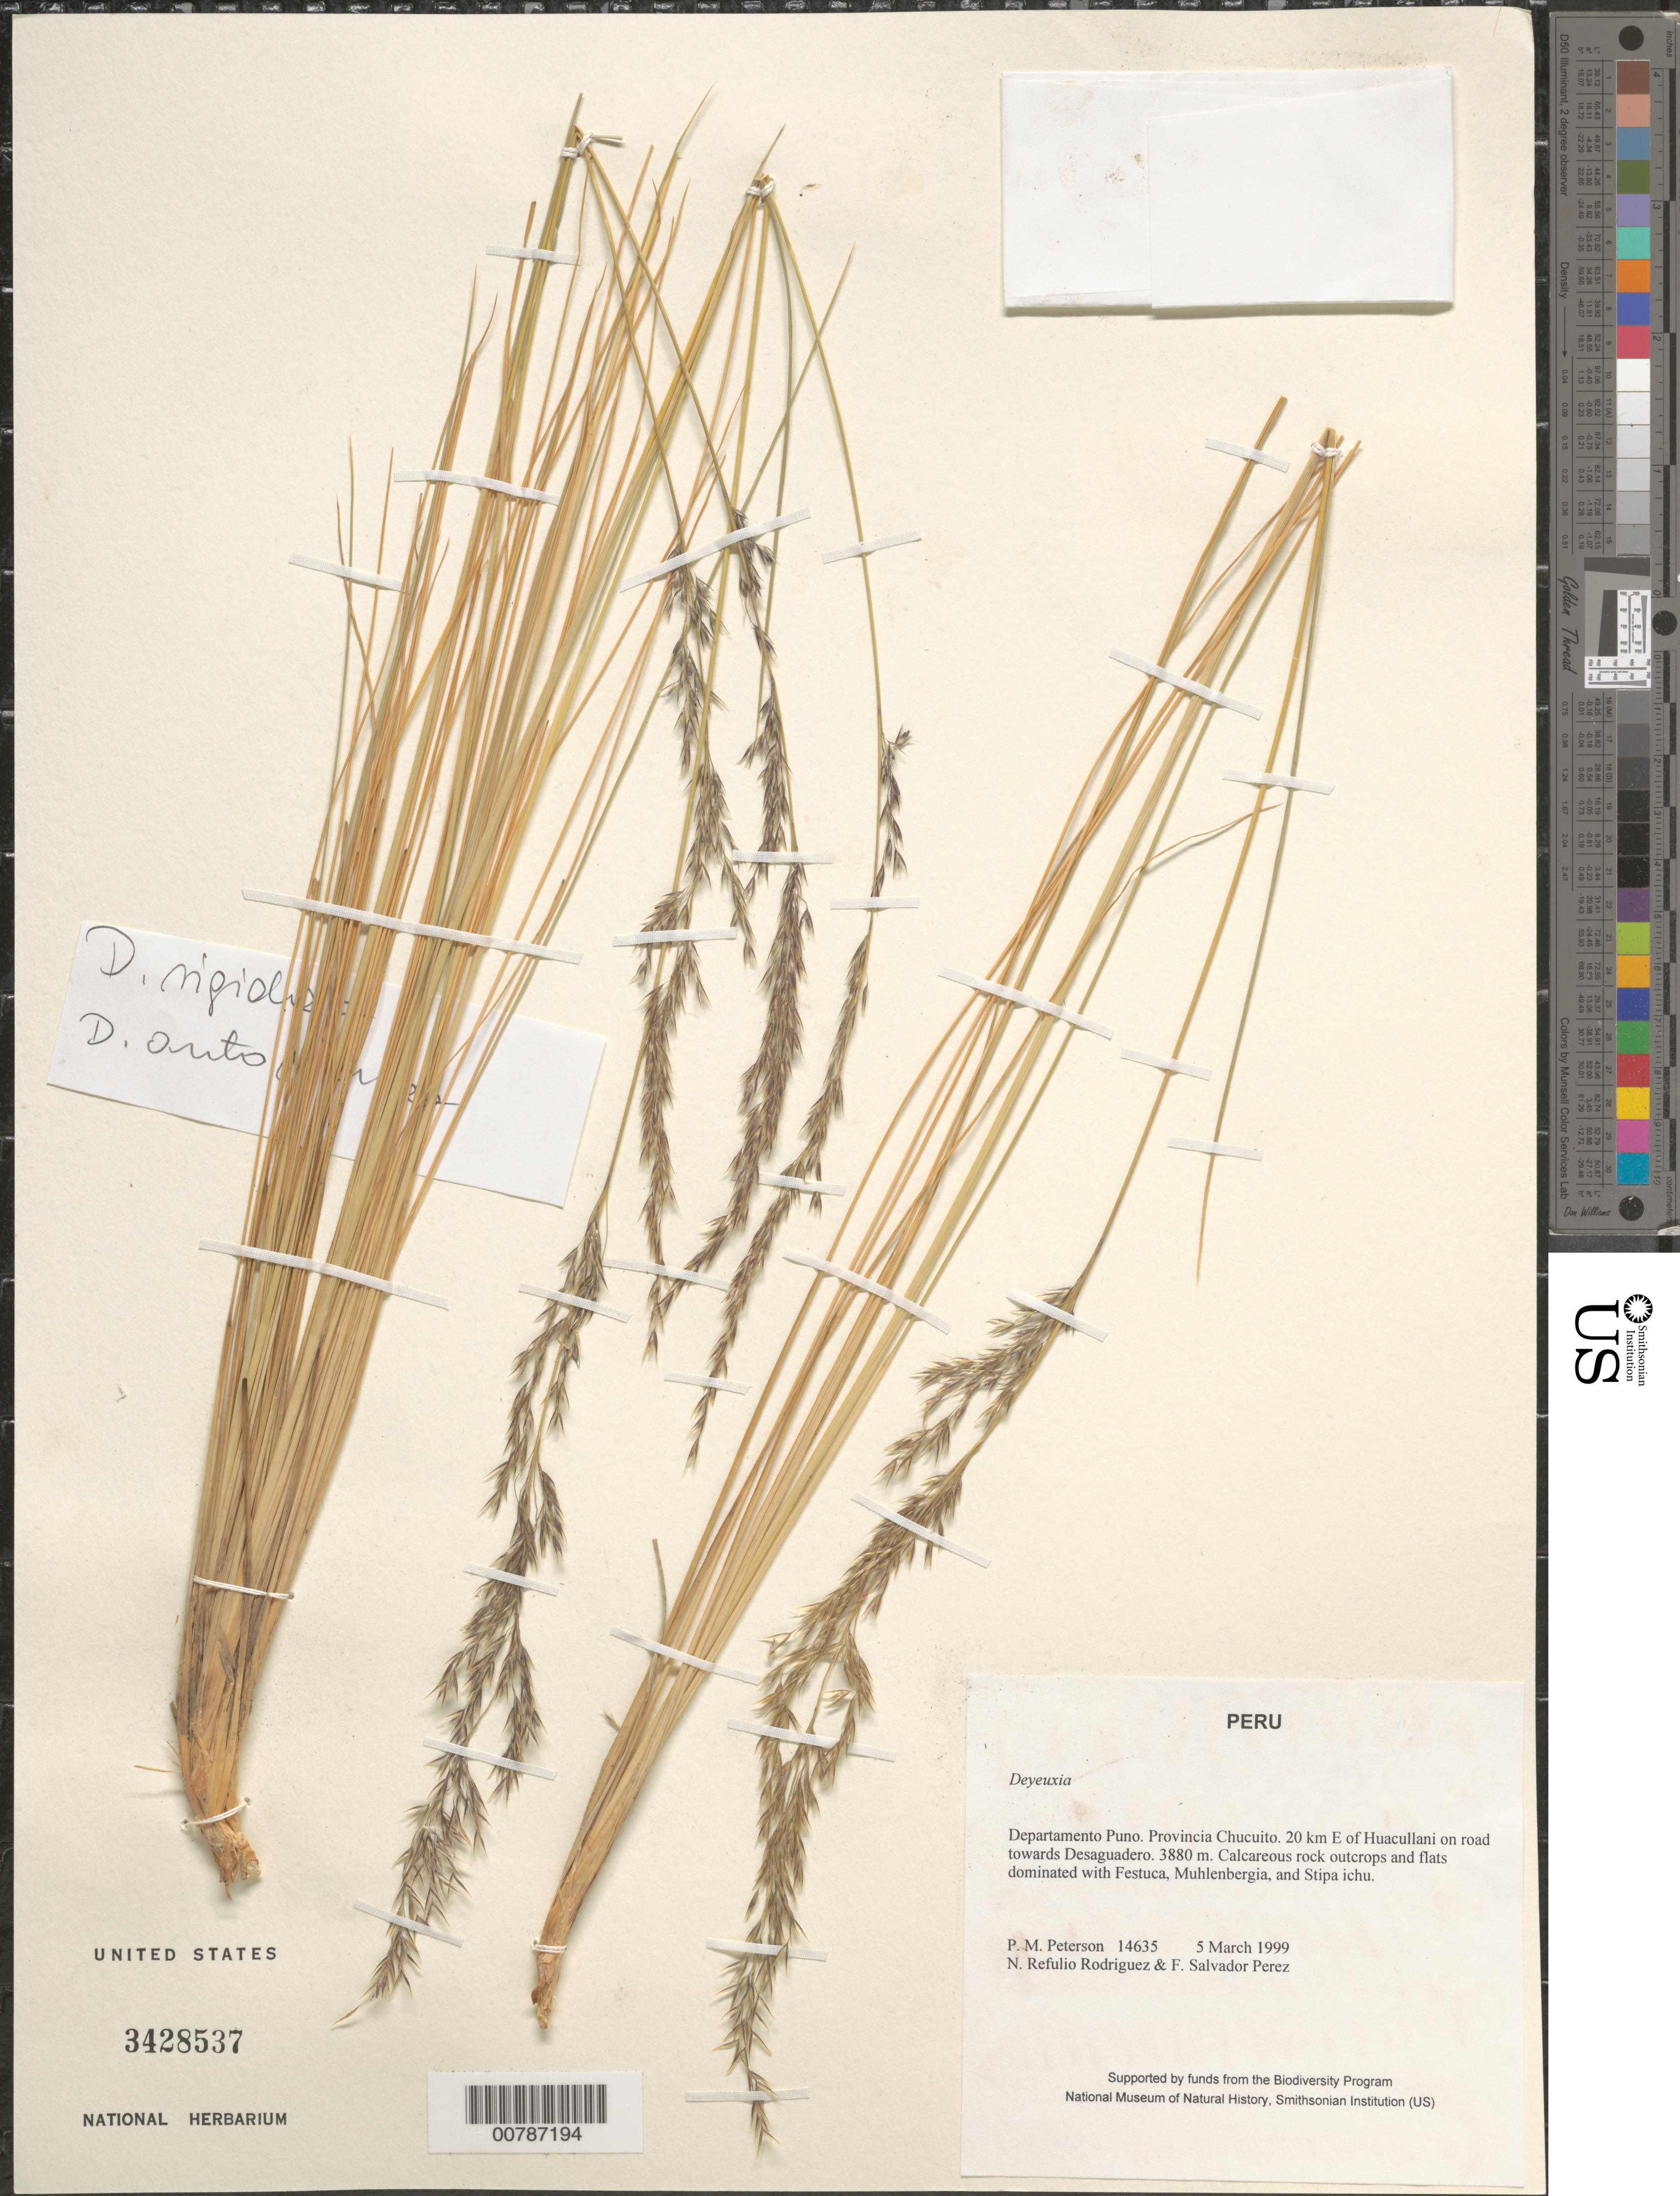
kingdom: Plantae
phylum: Tracheophyta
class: Liliopsida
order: Poales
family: Poaceae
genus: Calamagrostis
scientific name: Calamagrostis sp.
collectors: P. M. Peterson, N. Refulio-Rodríguez & F. Salvador Perez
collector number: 14635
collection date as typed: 05 Mar 1999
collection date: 1999-03-05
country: Peru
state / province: Puno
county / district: Chucuito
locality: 20 km E of Huacullani on road towards Desaguadero.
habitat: Calcareous rock outcrops and flats dominated with Festuca, Muhlenbergia and Stipa ichu.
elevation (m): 3880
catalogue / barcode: US 3428537